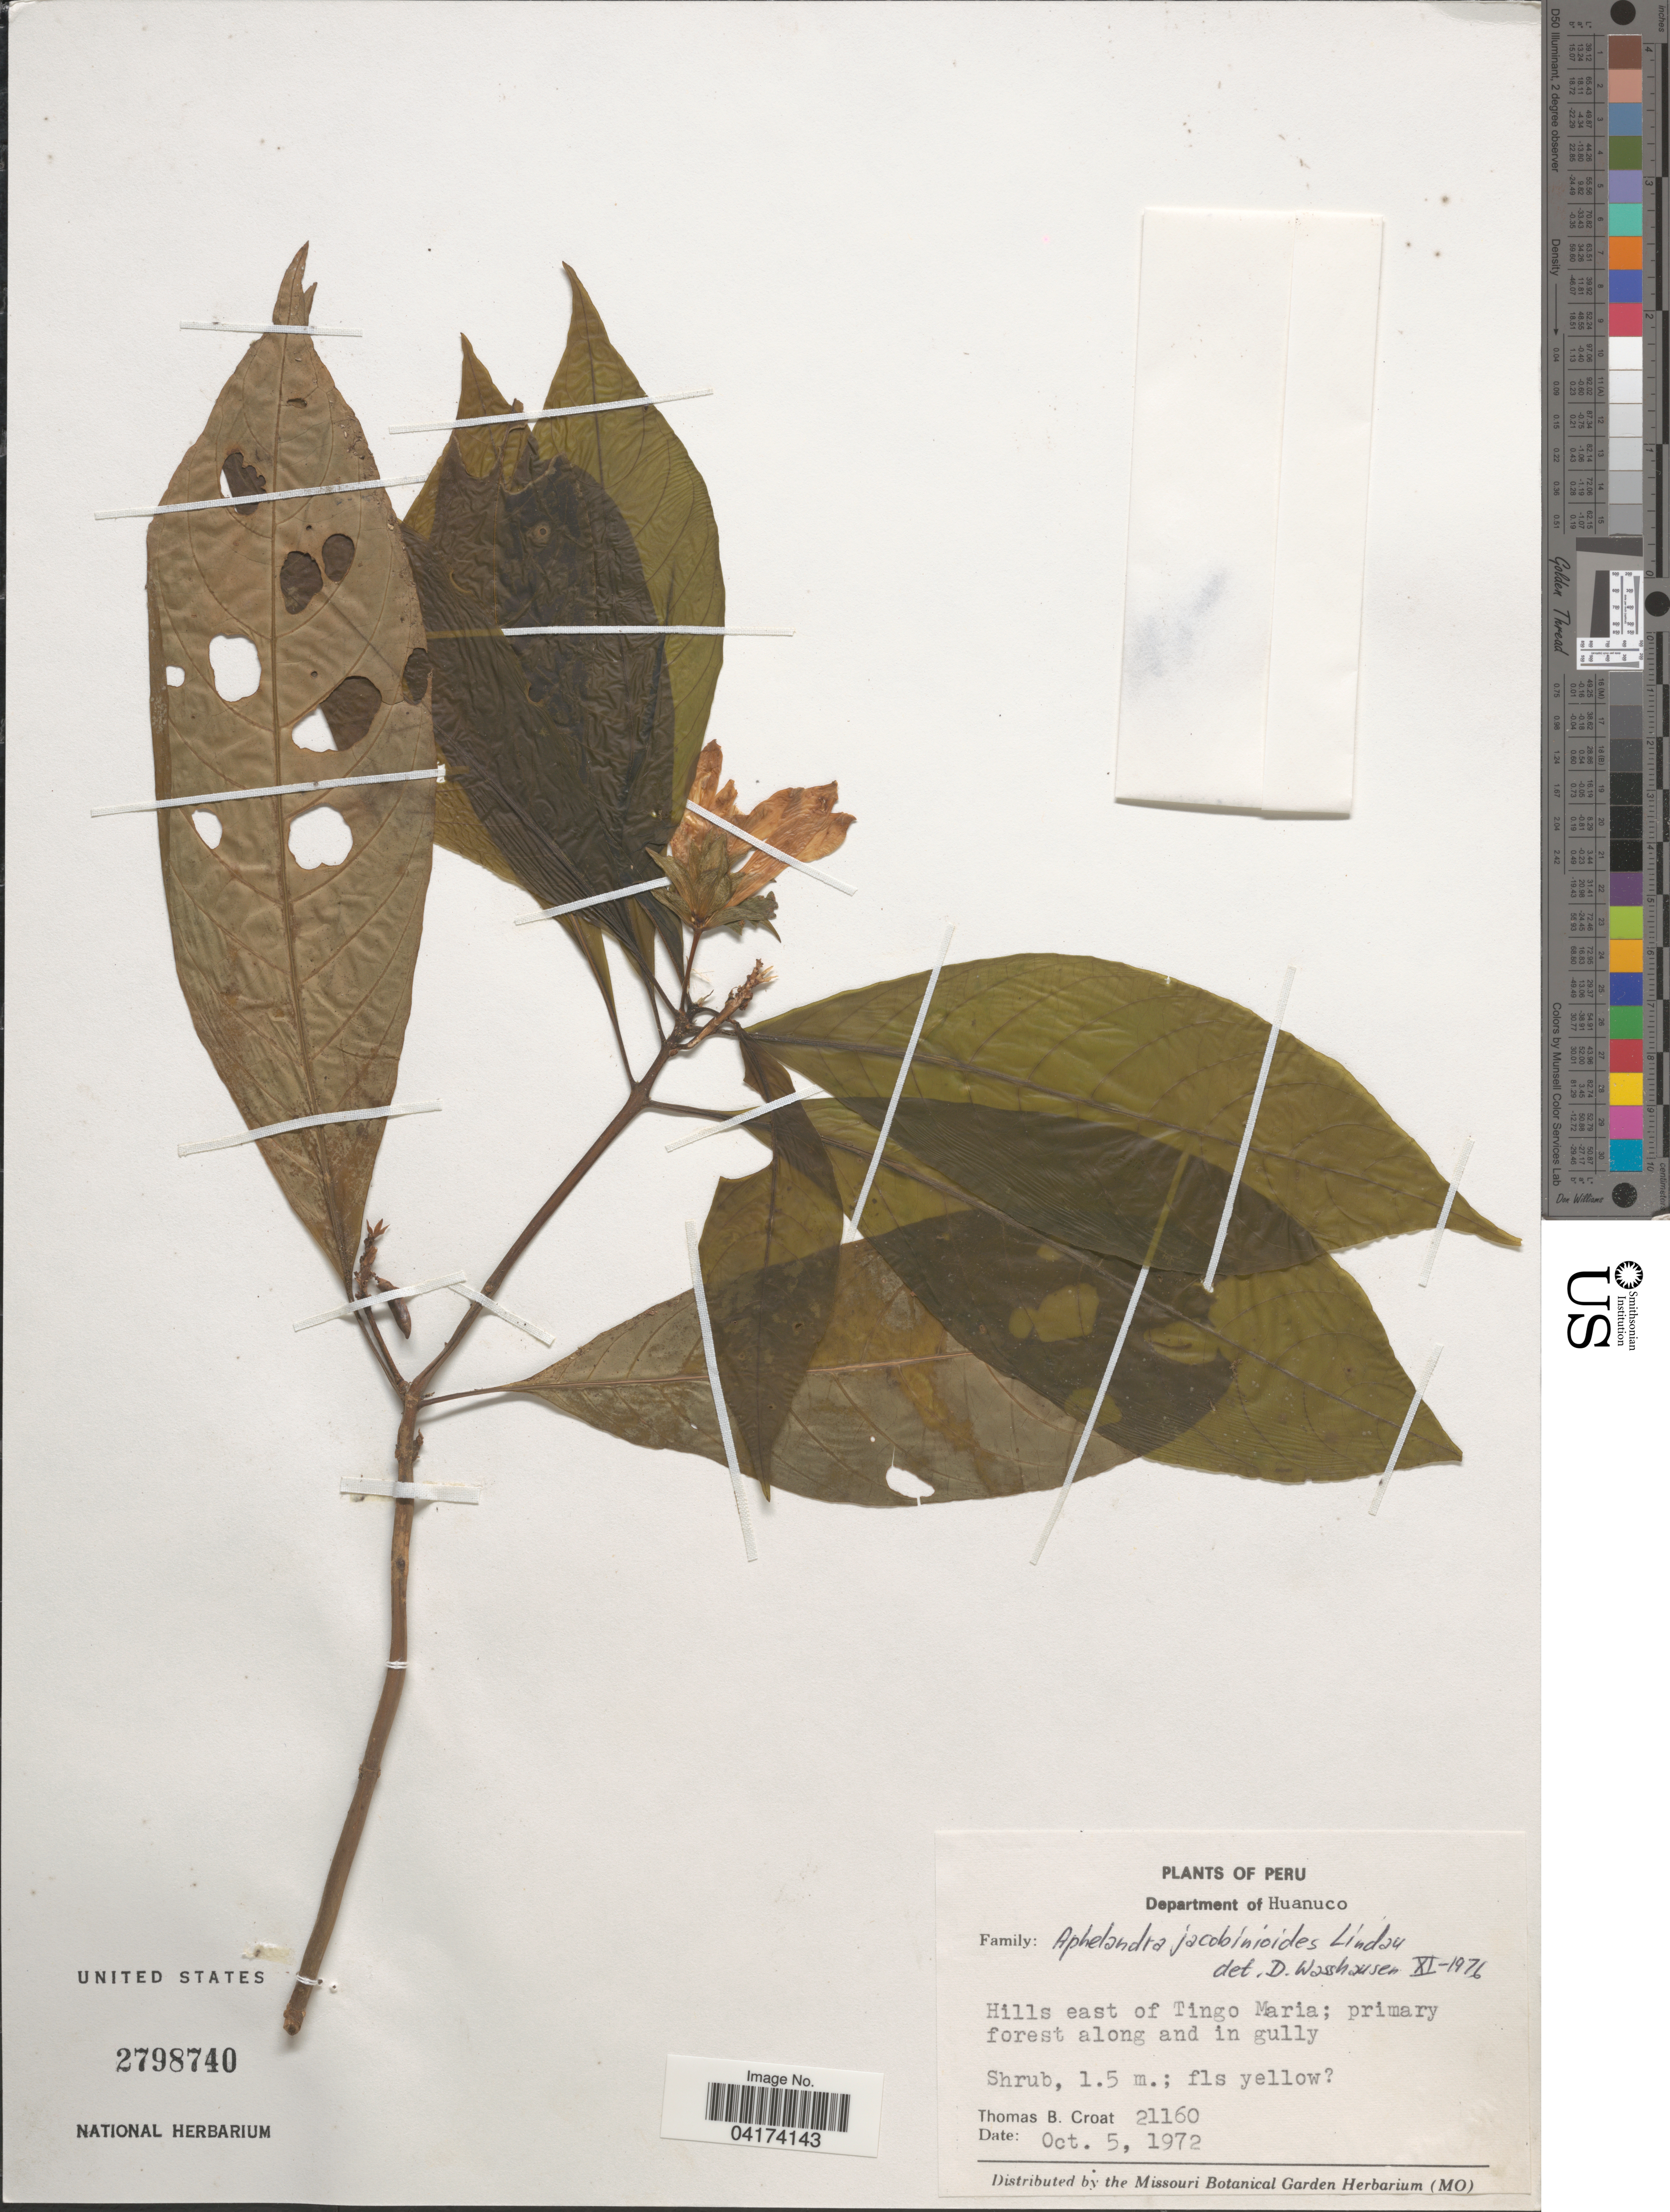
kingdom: Plantae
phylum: Tracheophyta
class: Magnoliopsida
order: Lamiales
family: Acanthaceae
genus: Aphelandra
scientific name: Aphelandra jacobinioides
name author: Lindau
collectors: T. B. Croat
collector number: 21160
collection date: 1972-10-05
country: Peru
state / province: Huanuco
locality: Department of Huanuco. Hills east of Tingo Maria; primary forest along and in gully.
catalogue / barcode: US 2798740